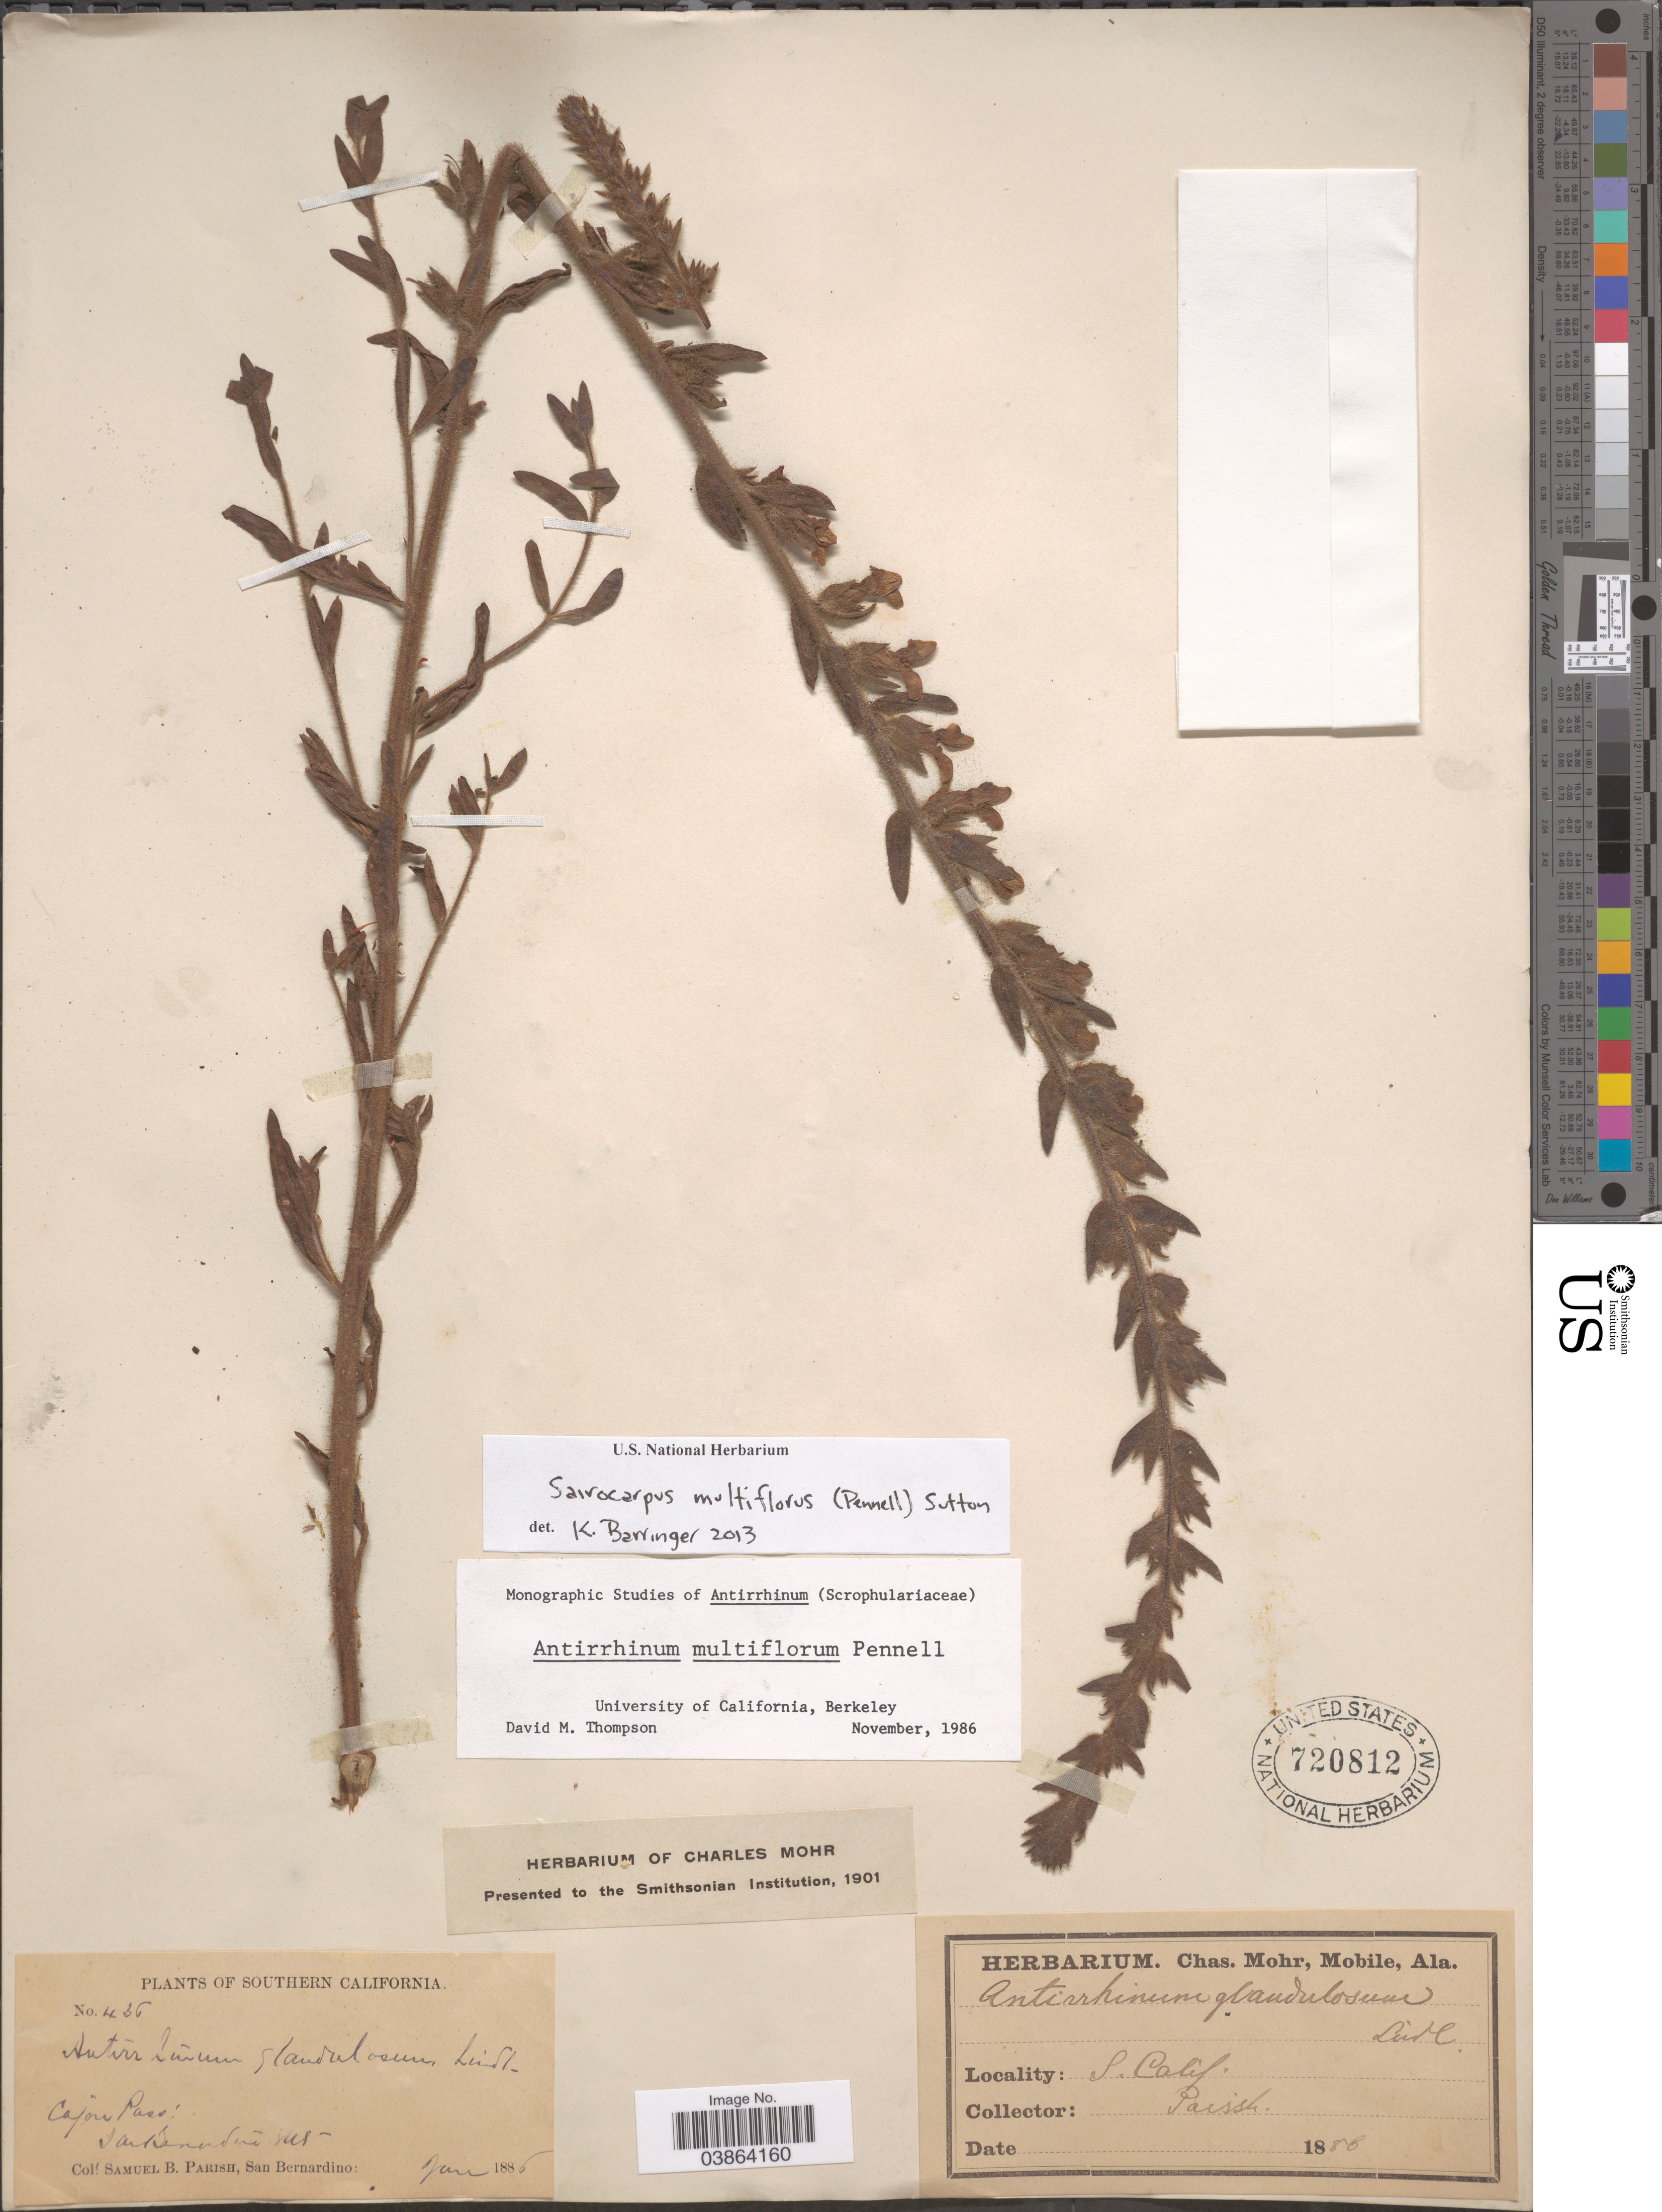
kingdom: Plantae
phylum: Tracheophyta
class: Magnoliopsida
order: Lamiales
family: Plantaginaceae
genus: Sairocarpus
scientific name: Sairocarpus multiflorus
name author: (Pennell) D.A. Sutton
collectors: S. B. Parish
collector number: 436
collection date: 1886-01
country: United States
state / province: California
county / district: San Bernardino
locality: Southern California. Cajon Pass. San Bernardino Mts.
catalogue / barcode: US 720812